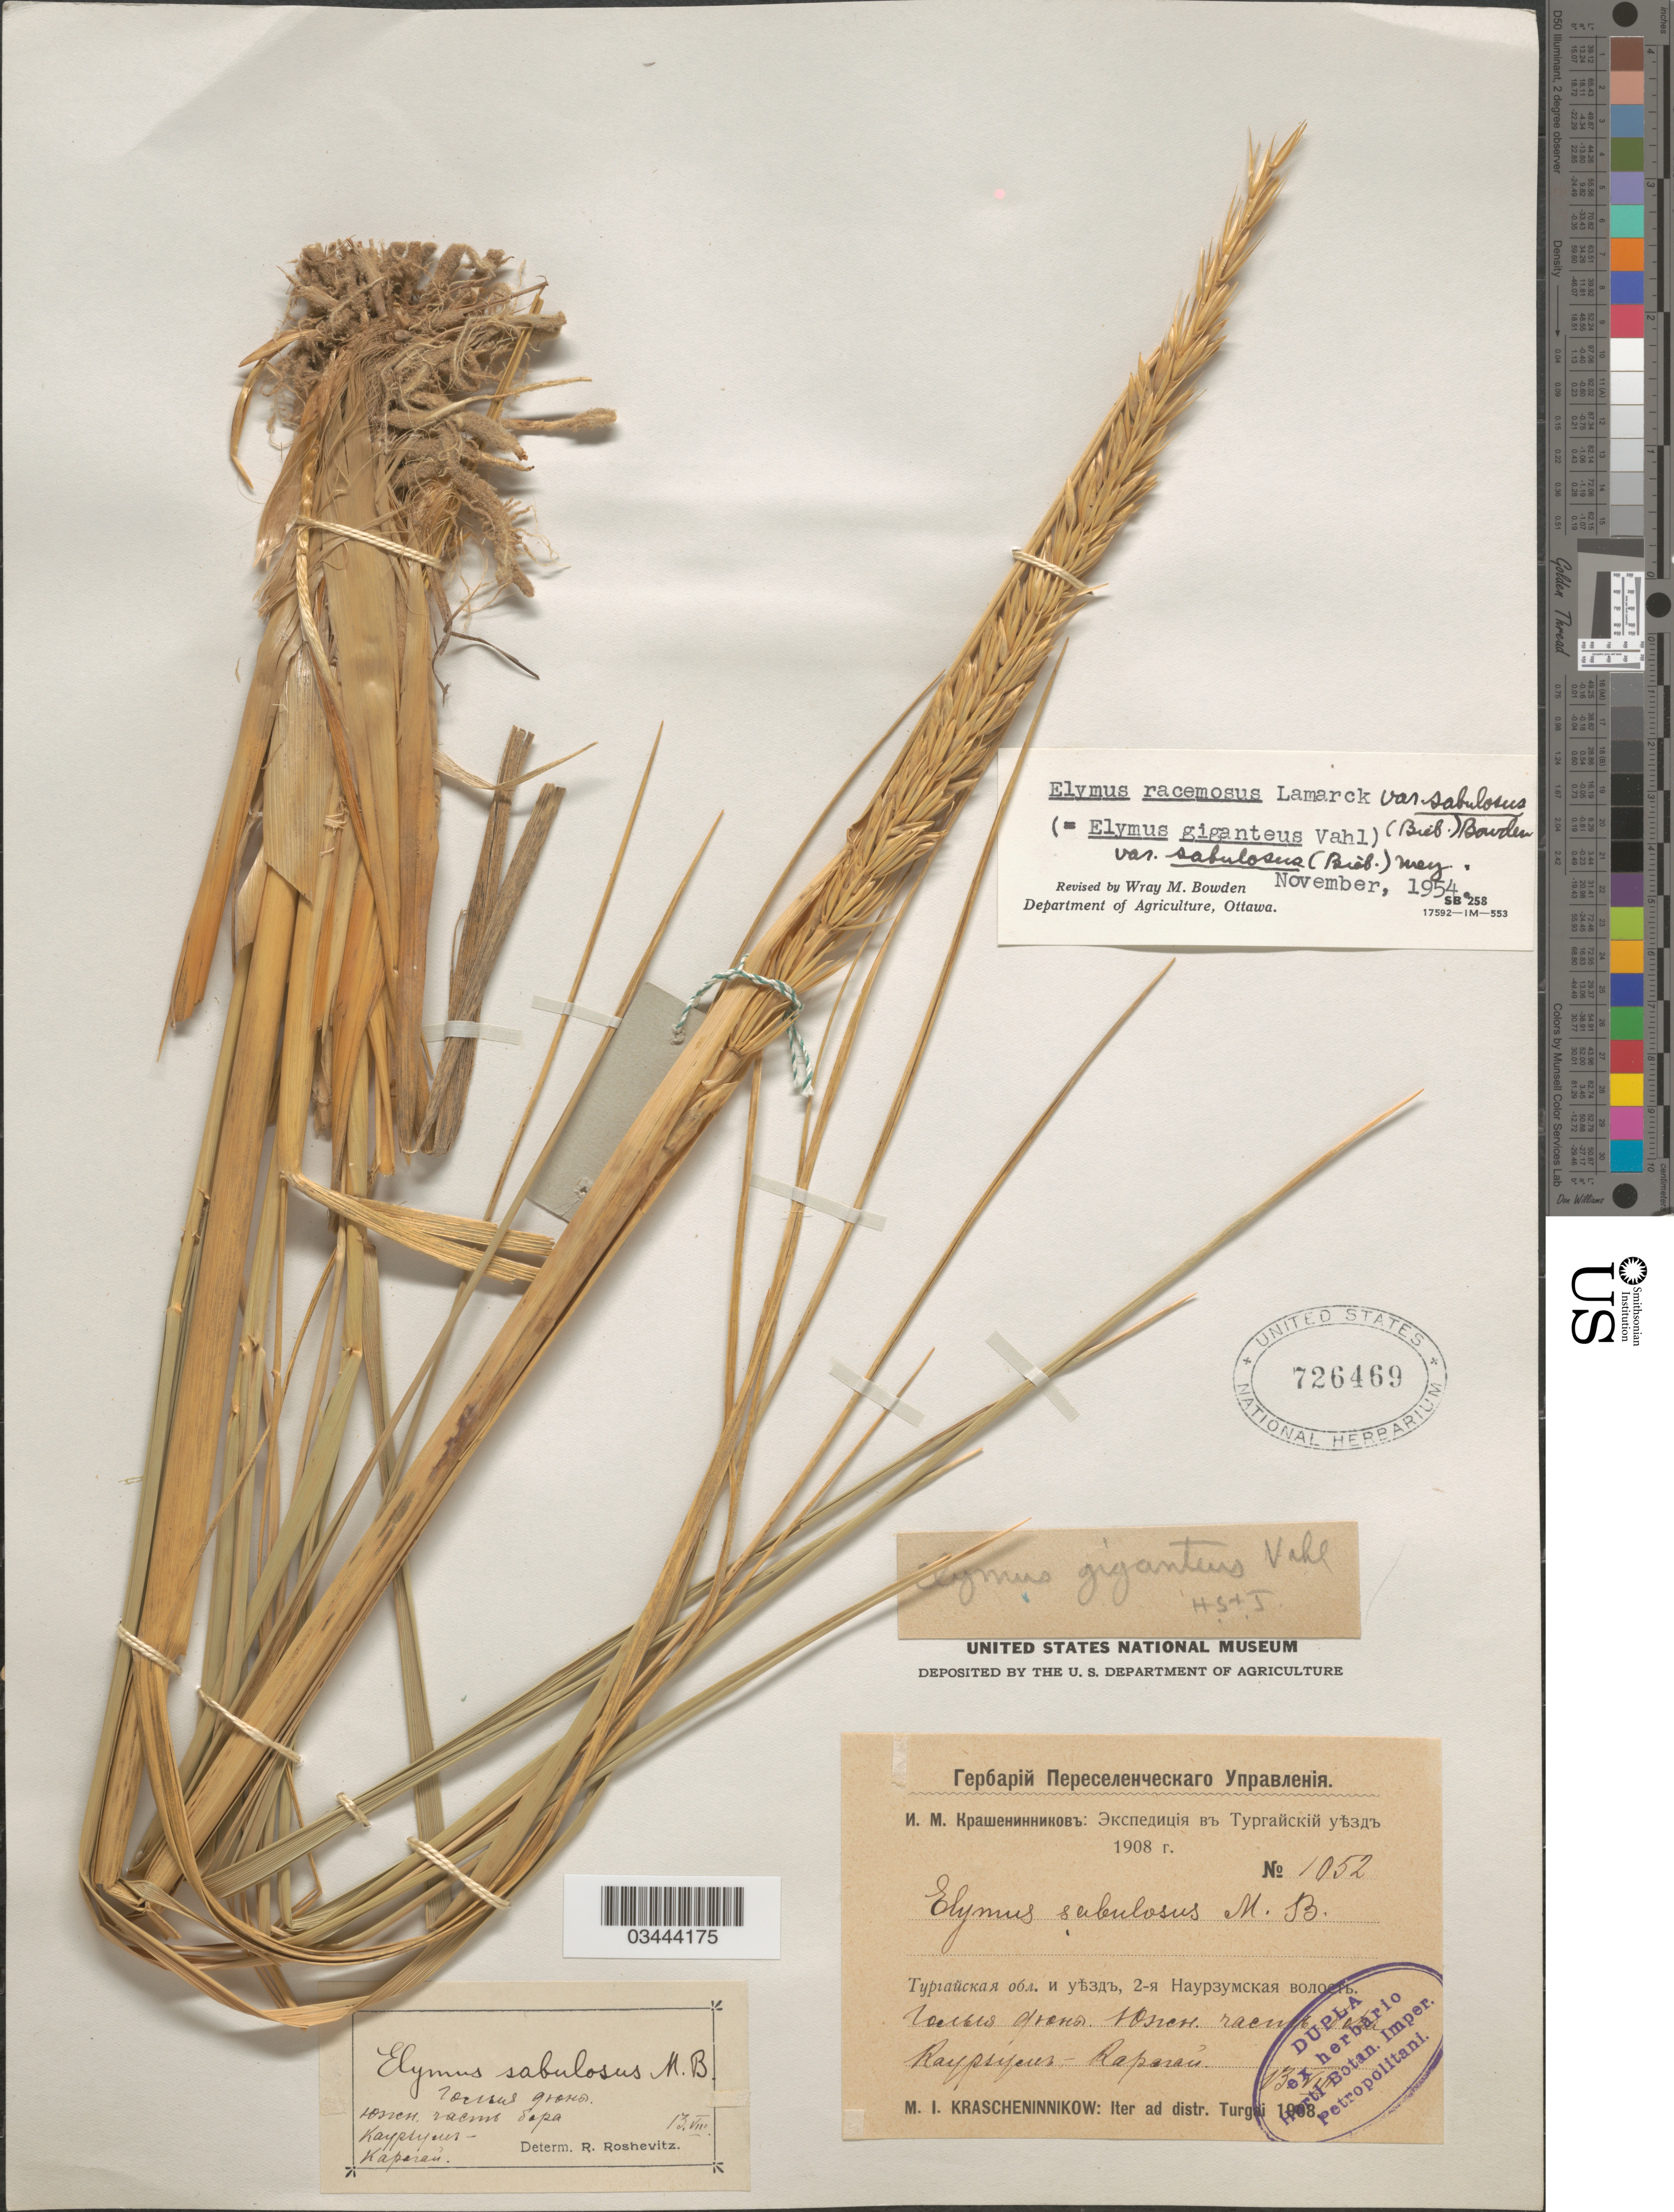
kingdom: Plantae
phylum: Tracheophyta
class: Liliopsida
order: Poales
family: Poaceae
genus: Leymus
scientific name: Leymus racemosus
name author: (Lam.) Tzvelev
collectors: M. Krascheninnikow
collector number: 1052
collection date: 1908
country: Kazakhstan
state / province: Qustanay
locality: Iter ad distr. Turgai. South part of forest Kaurgum-Karagay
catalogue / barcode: US 726469